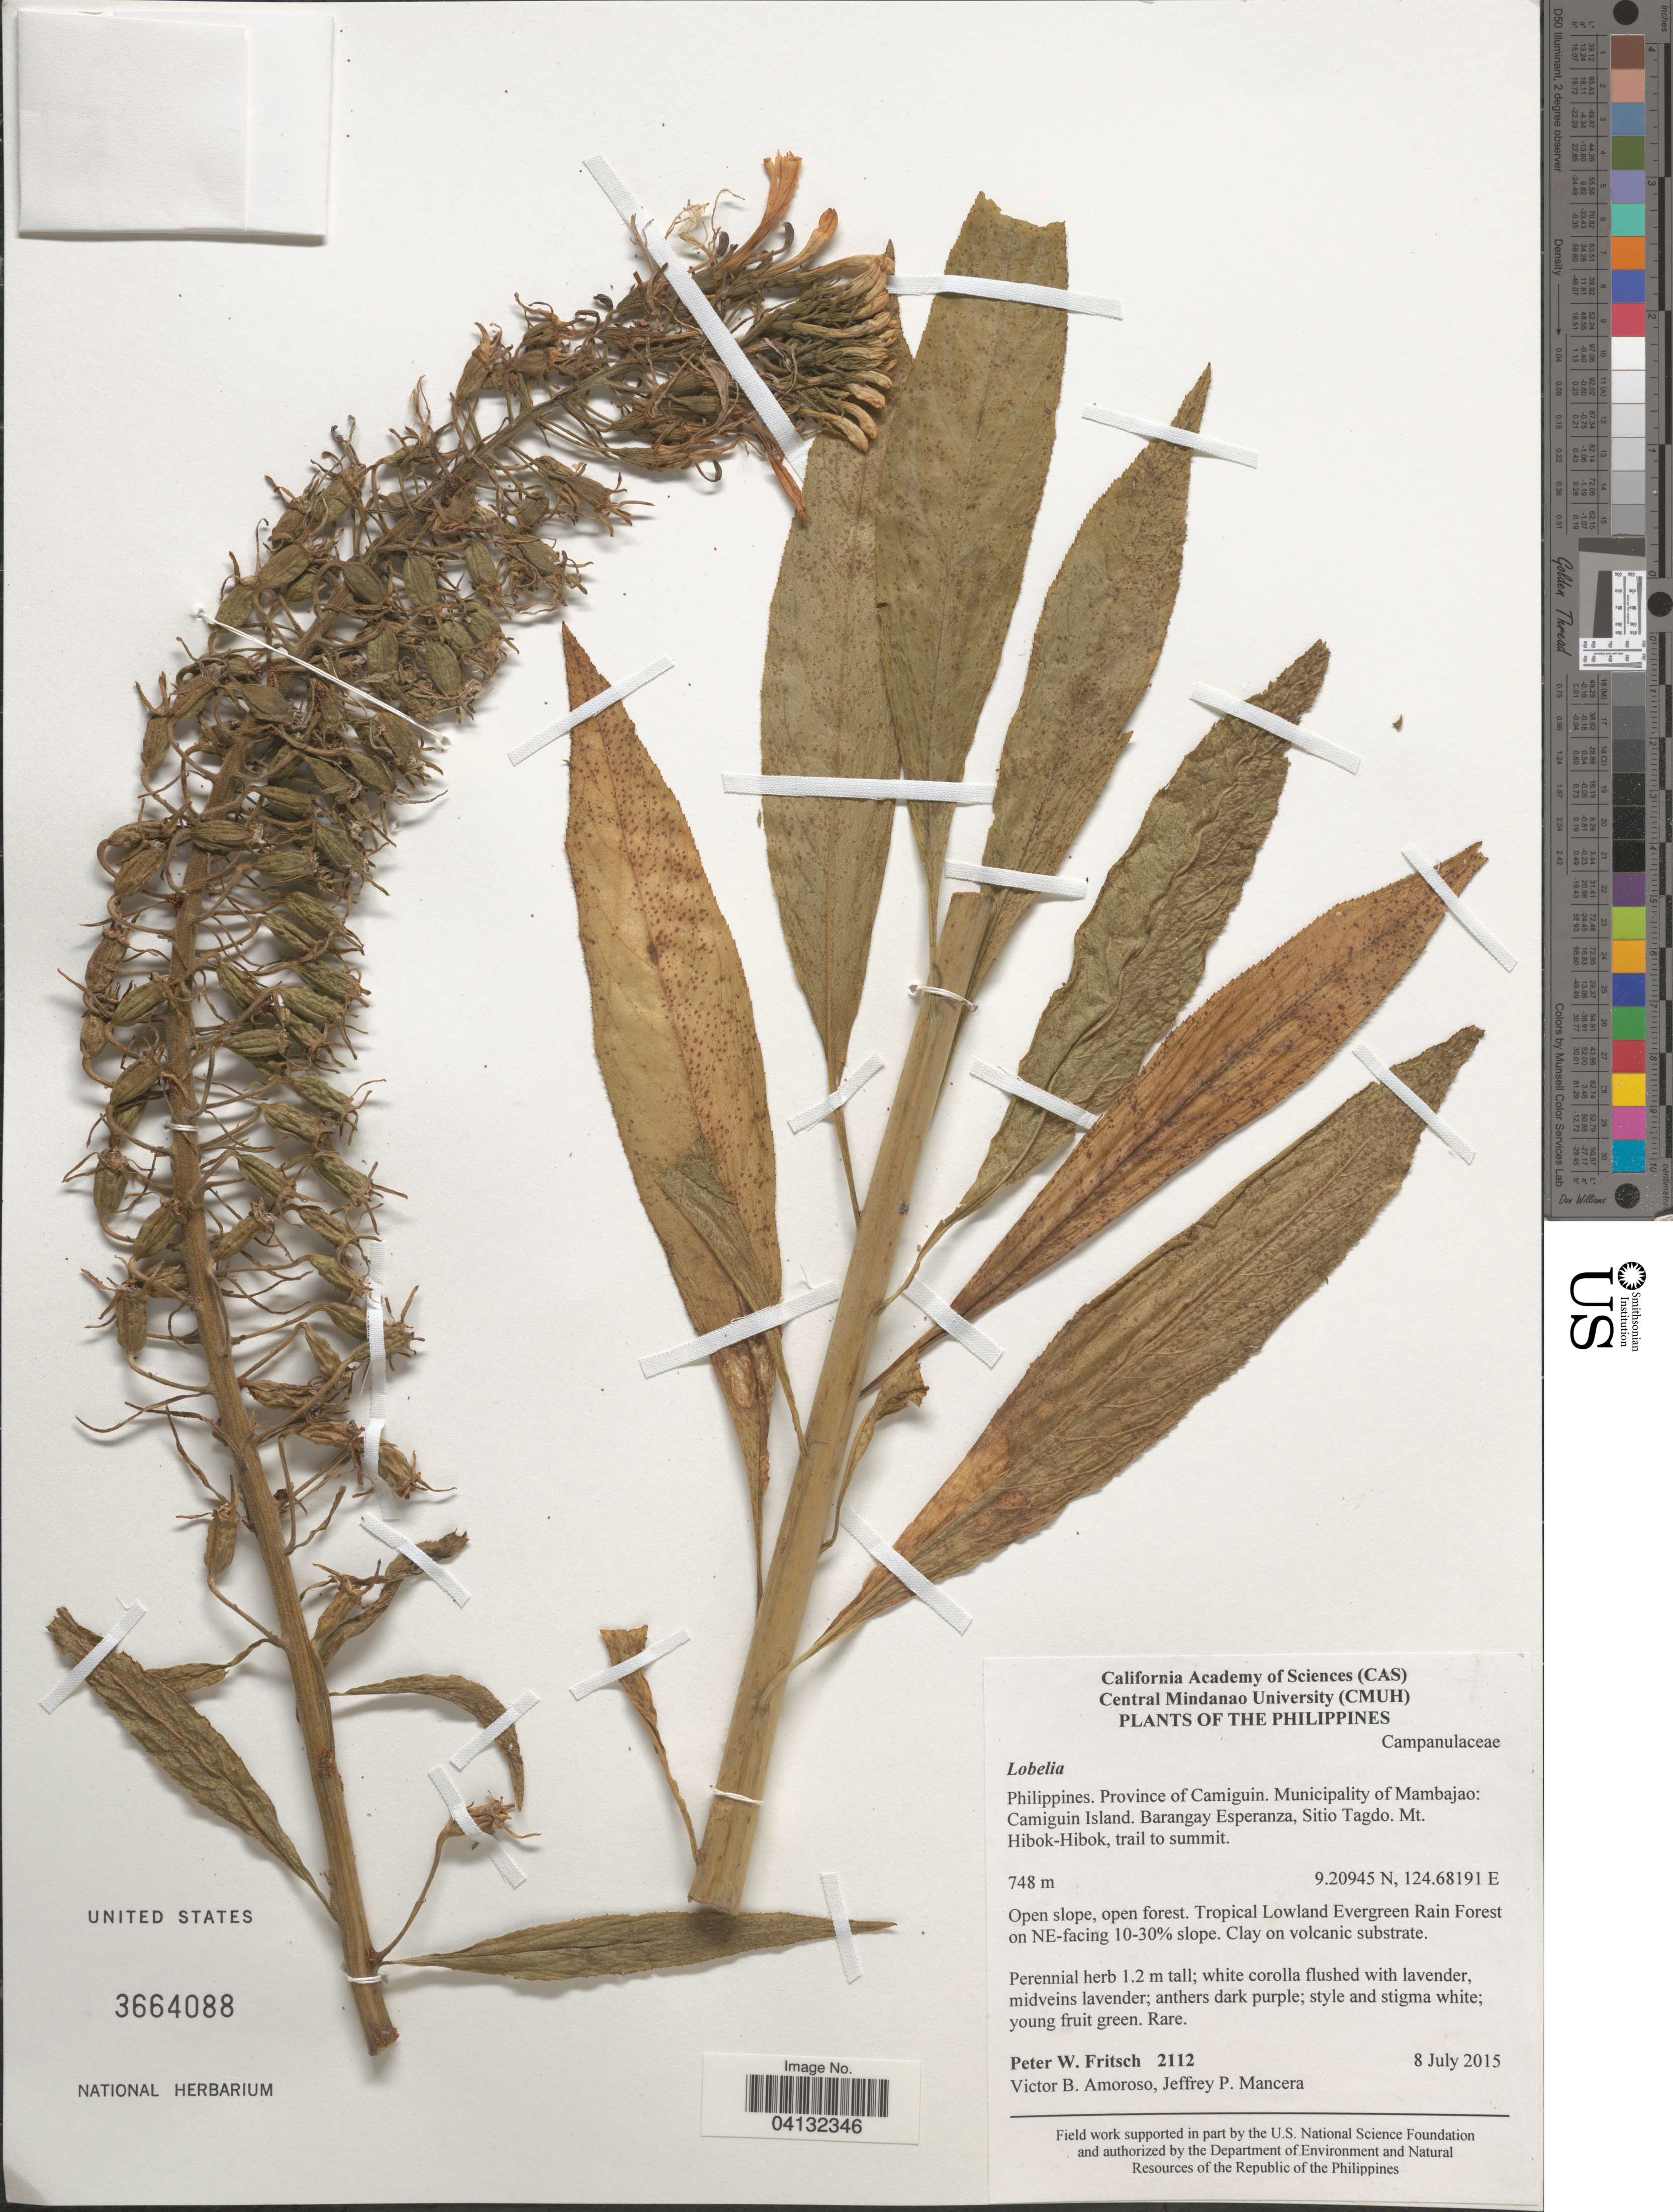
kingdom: Plantae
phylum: Tracheophyta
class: Magnoliopsida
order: Asterales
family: Campanulaceae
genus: Lobelia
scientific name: Lobelia sp.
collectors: P. W. Fritsch, V. Amoroso & J. Mancera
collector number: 2112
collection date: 2015-07-08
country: Philippines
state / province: Northern Mindanao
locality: Province of Camiguin. Municipality of Mambajao: Camiguin Island. Barangay Esperanza, Sitio Tagdo. Mt. Hibok-Hibok, trail to summit. Tropical Lowland Evergreen Rain Forest on NE-facing 10-30% slope.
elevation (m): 748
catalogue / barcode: US 3664088